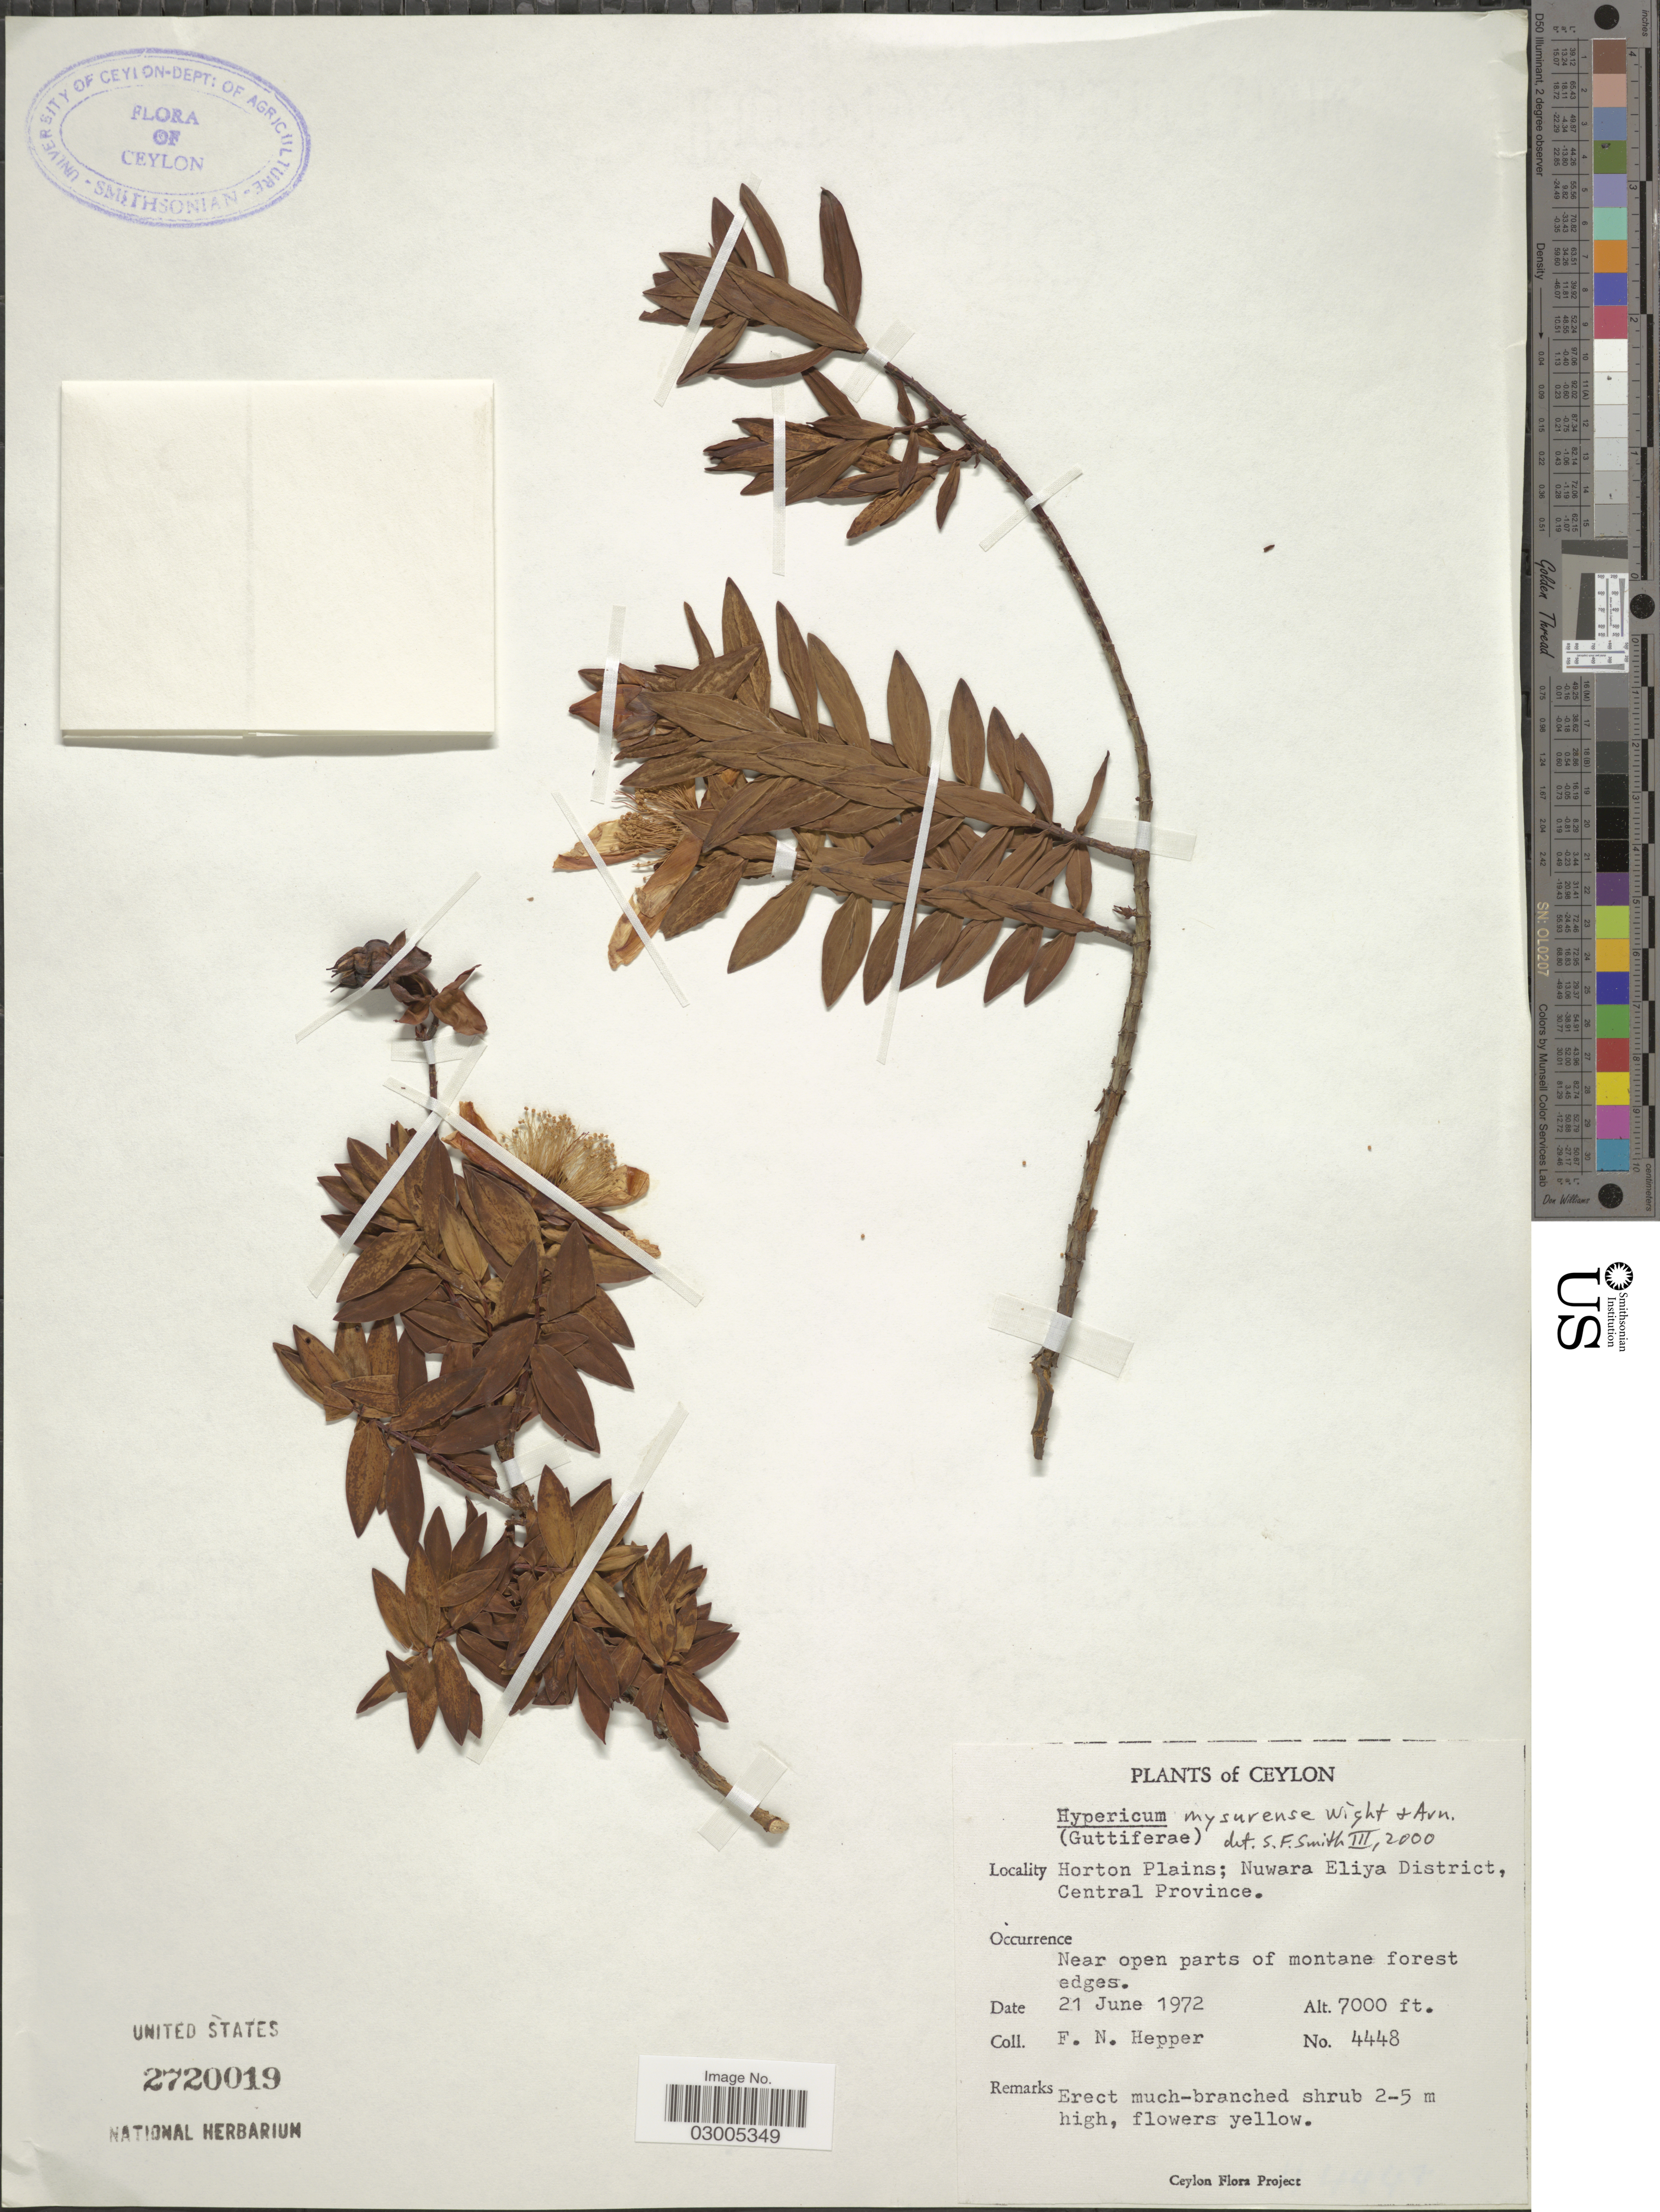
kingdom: Plantae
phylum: Tracheophyta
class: Magnoliopsida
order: Malpighiales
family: Hypericaceae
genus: Hypericum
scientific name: Hypericum mysorense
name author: F. Heyne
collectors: F. Hepper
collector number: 4448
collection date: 1972-06-21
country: Sri Lanka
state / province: Central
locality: Ceylon. Horton Plains; Nuwara Eliya District.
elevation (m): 2134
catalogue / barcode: US 2720019